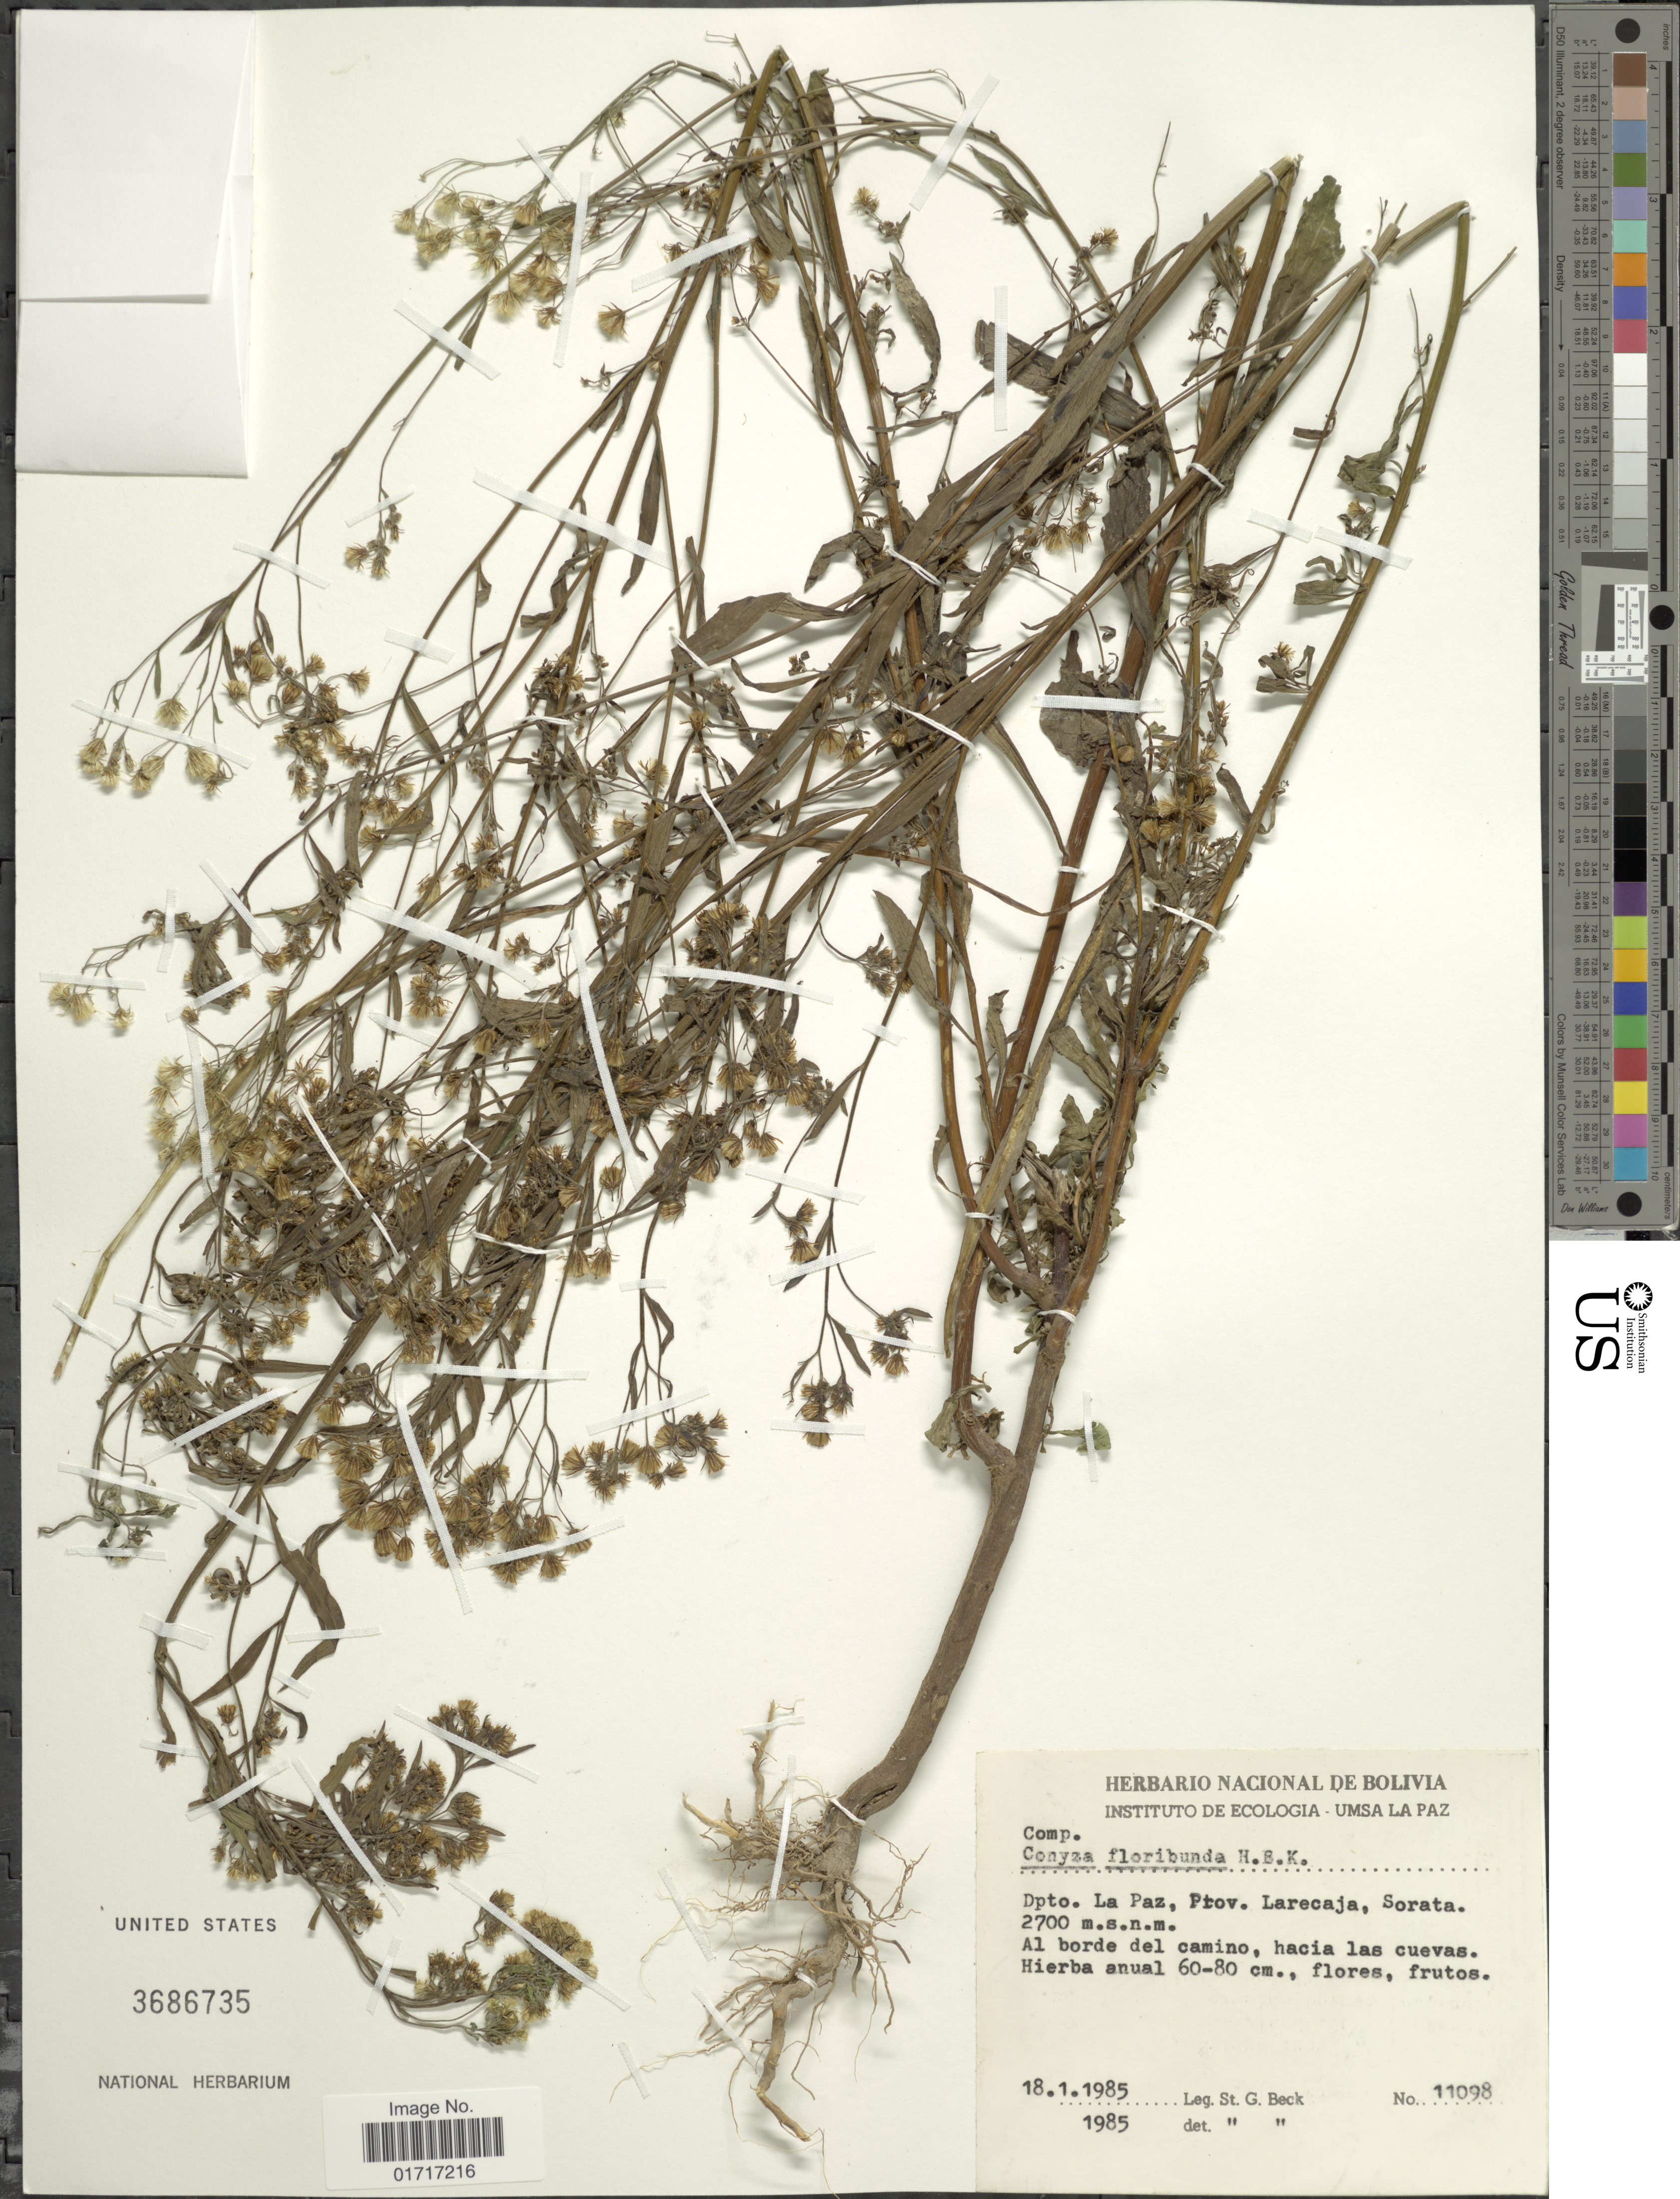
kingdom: Plantae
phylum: Tracheophyta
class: Magnoliopsida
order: Asterales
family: Asteraceae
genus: Conyza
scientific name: Conyza floribunda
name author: Kunth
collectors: S. G. Beck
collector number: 11098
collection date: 1985-01-18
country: Bolivia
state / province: La Paz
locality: Dpto. La Paz, Ptov. Larecaja, Sorata.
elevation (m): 2700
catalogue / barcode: US 3686735